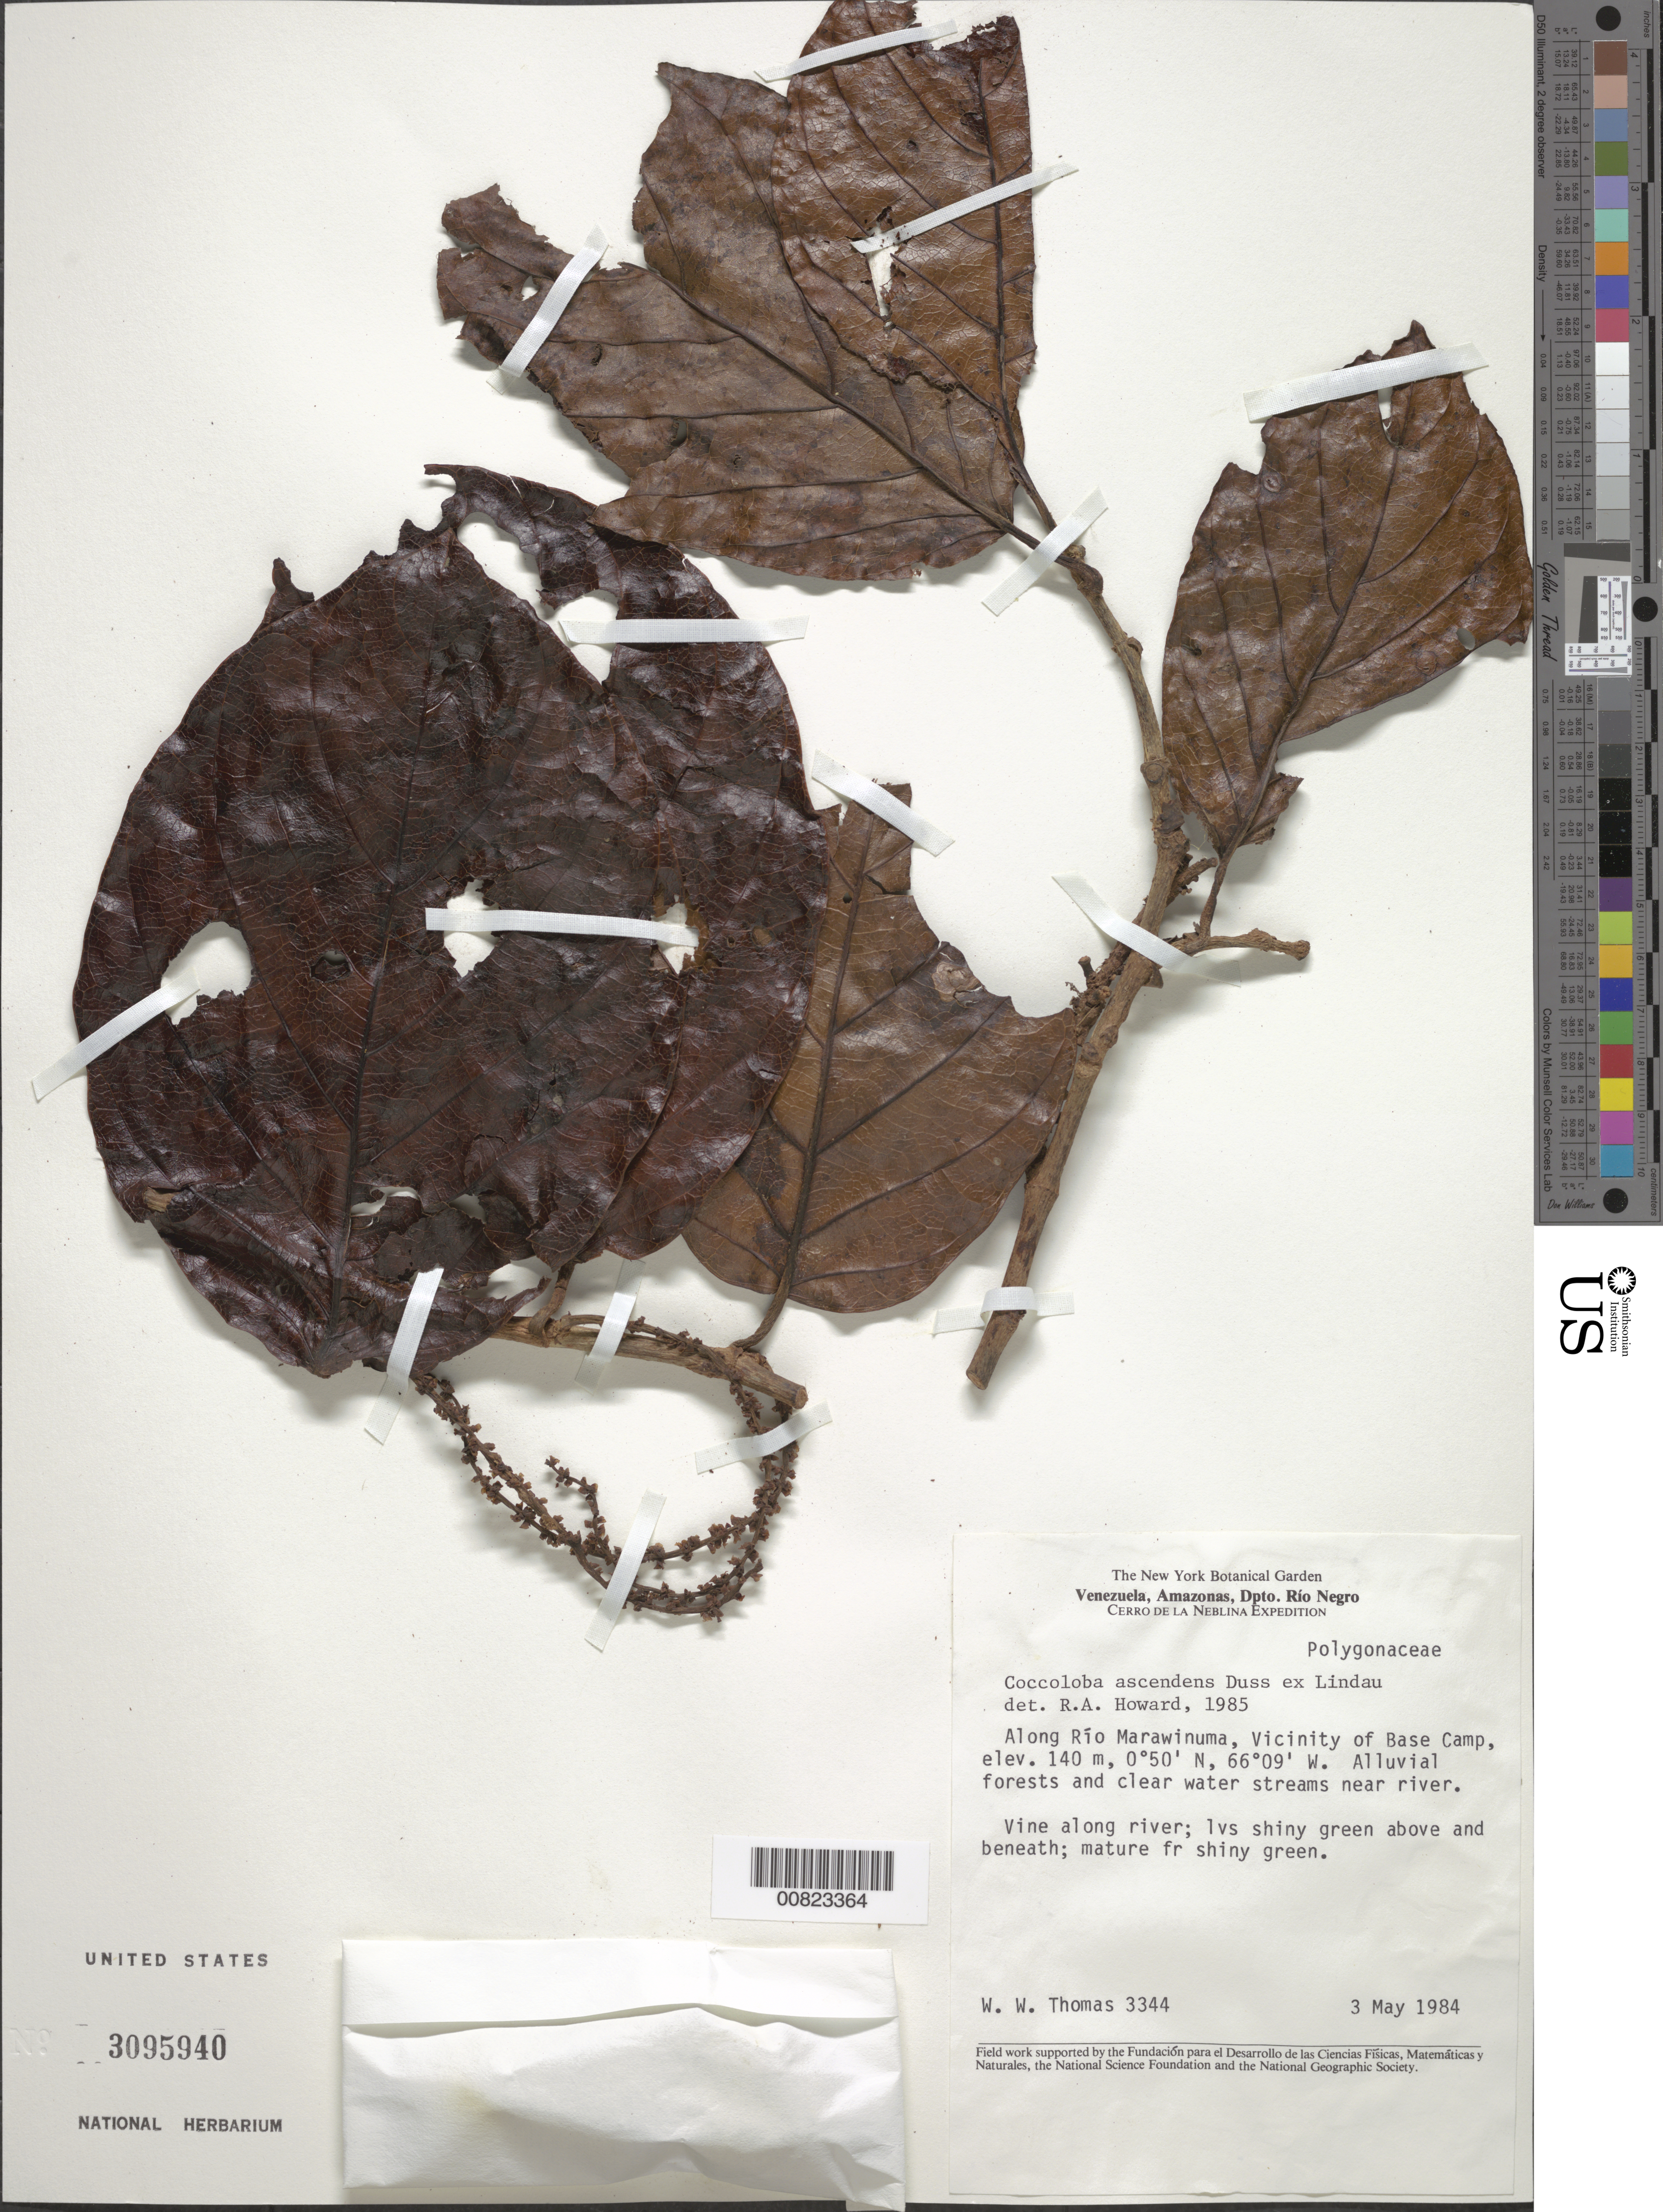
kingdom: Plantae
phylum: Tracheophyta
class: Magnoliopsida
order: Caryophyllales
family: Polygonaceae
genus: Coccoloba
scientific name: Coccoloba ascendens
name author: Duss ex Lindau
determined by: Howard, R. A.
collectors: W. W. Thomas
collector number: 3344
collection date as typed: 3-May-84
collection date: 1984-05-03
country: Venezuela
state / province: Amazonas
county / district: Río Negro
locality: Cerro de La Neblina, along Río Marawinuma, vicinity of base camp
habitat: Alluvial forest and clear water streams along river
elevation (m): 140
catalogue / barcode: US 3095940